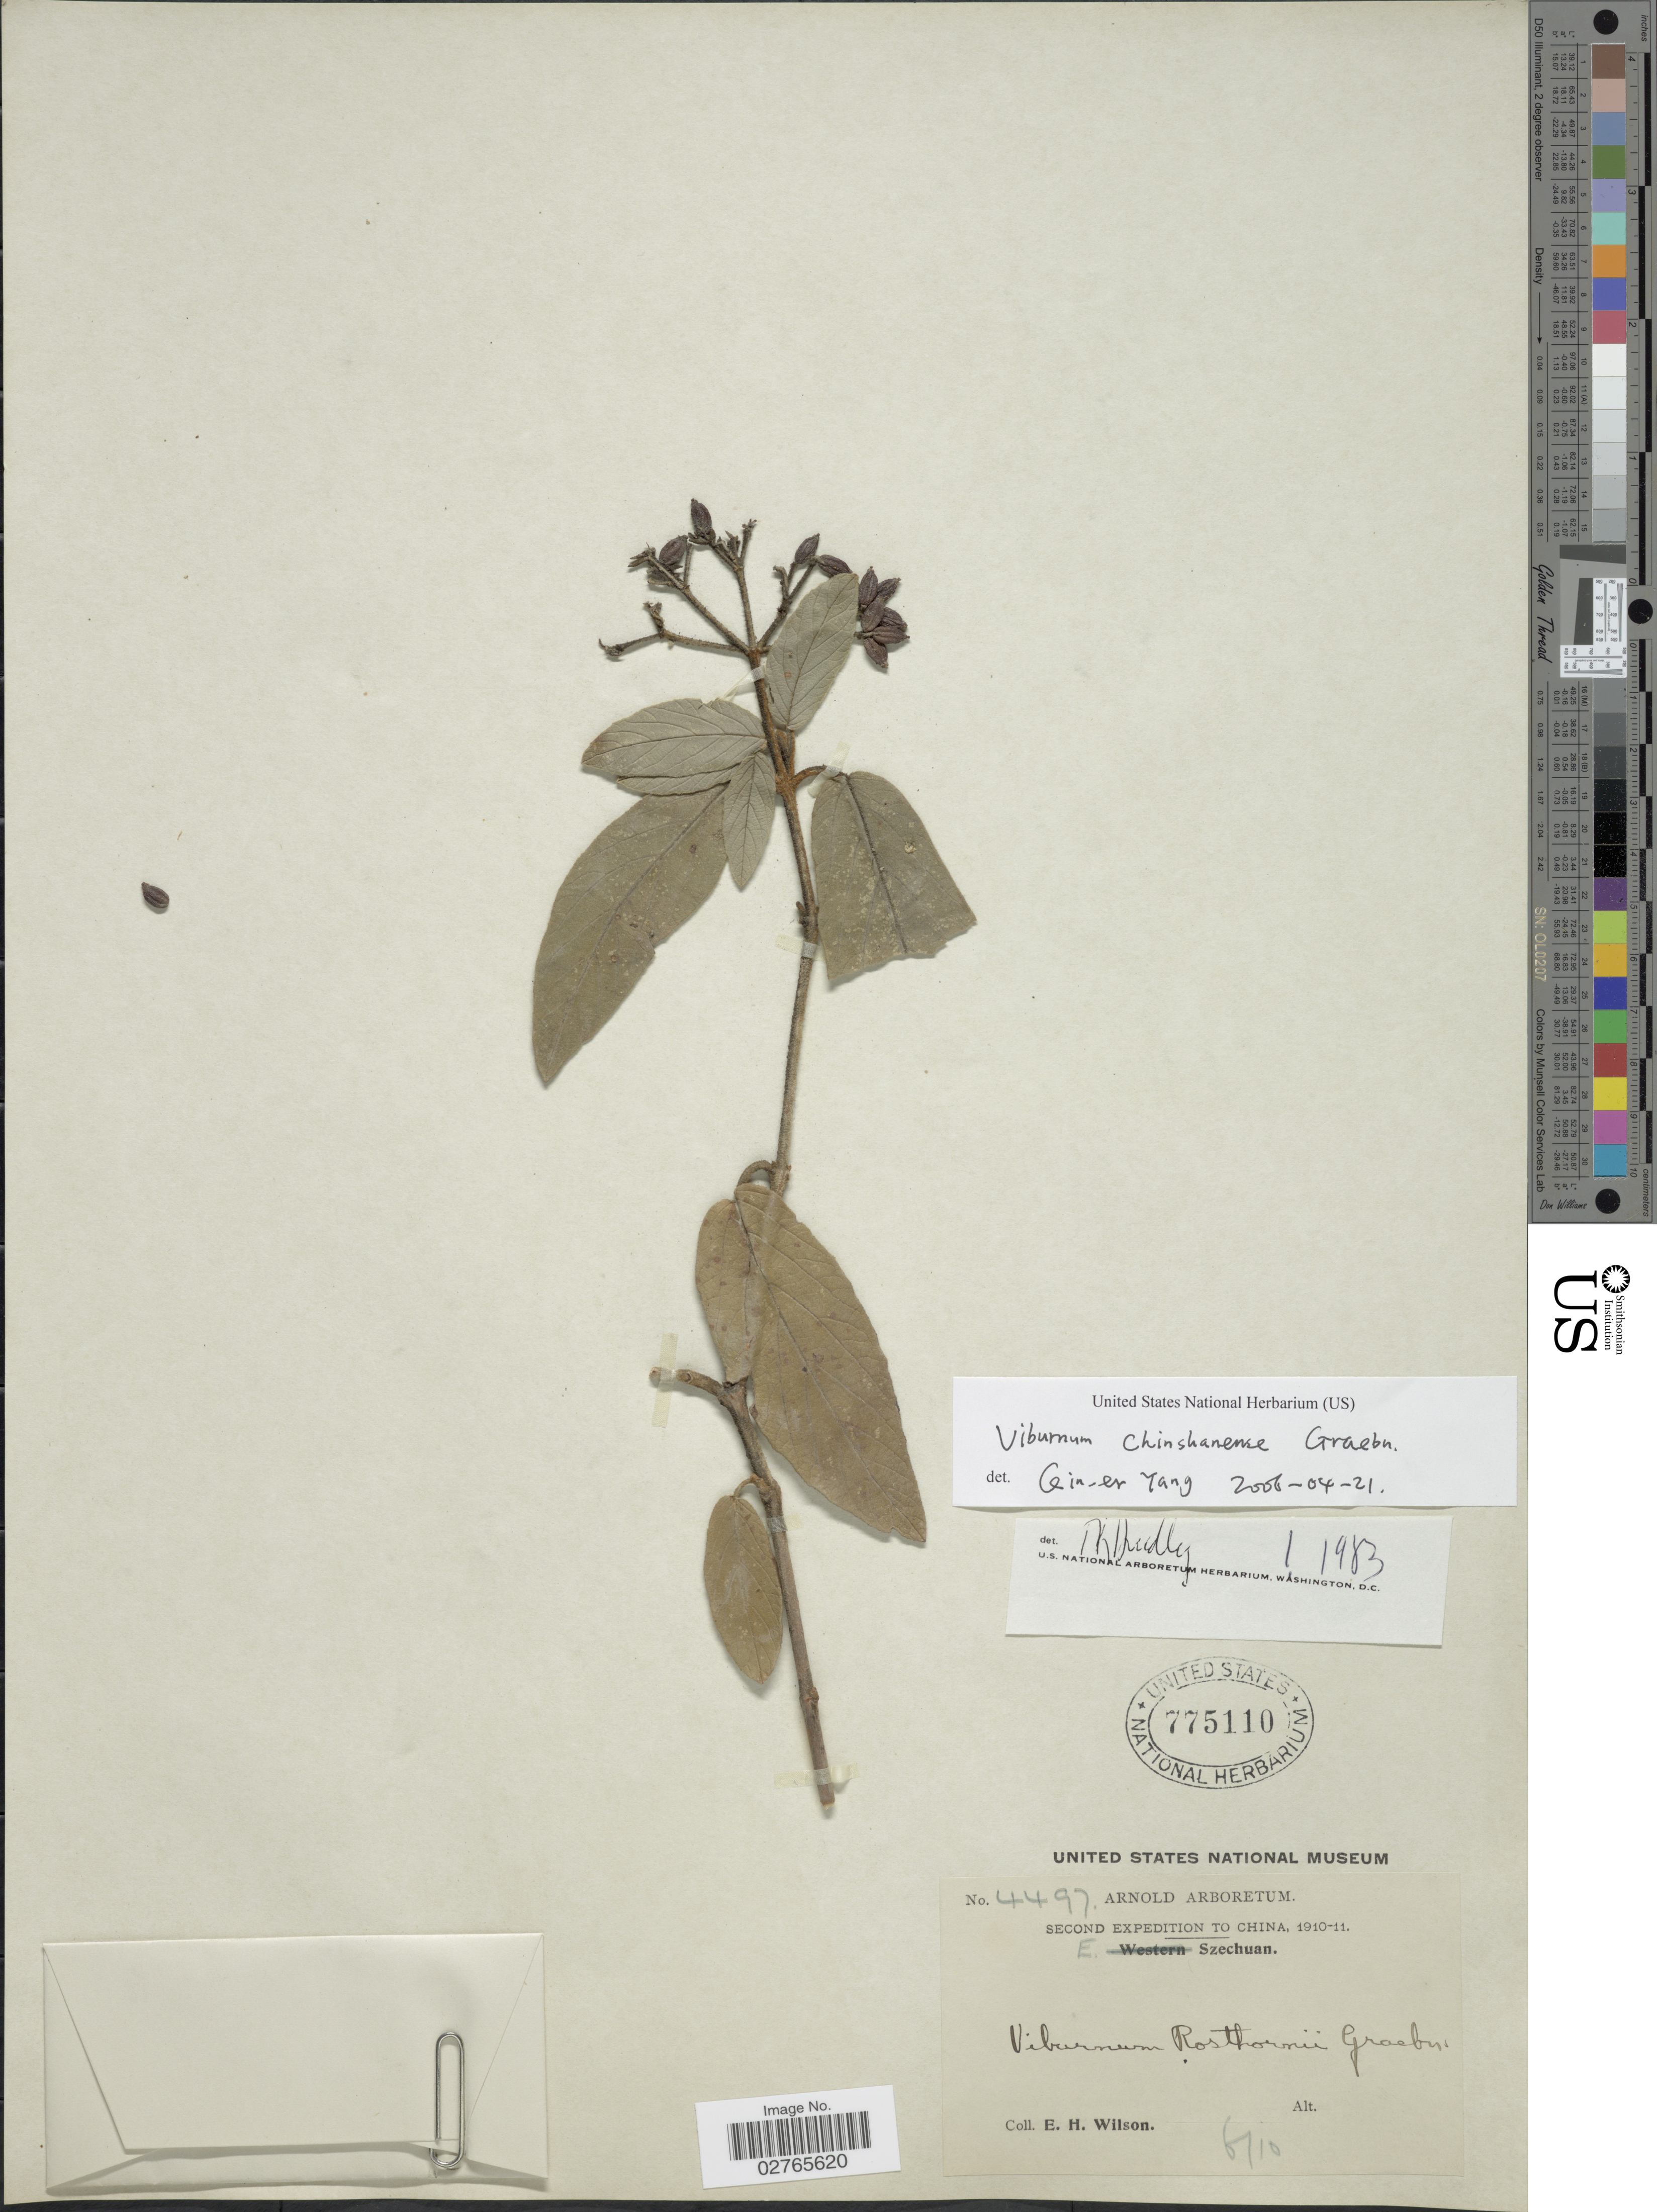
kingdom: Plantae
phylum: Tracheophyta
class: Magnoliopsida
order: Dipsacales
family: Viburnaceae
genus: Viburnum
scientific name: Viburnum chinshanense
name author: Graebn.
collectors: E. Wilson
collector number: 4497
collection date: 1910-06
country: China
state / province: Sichuan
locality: E. Szechuan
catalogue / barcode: US 775110